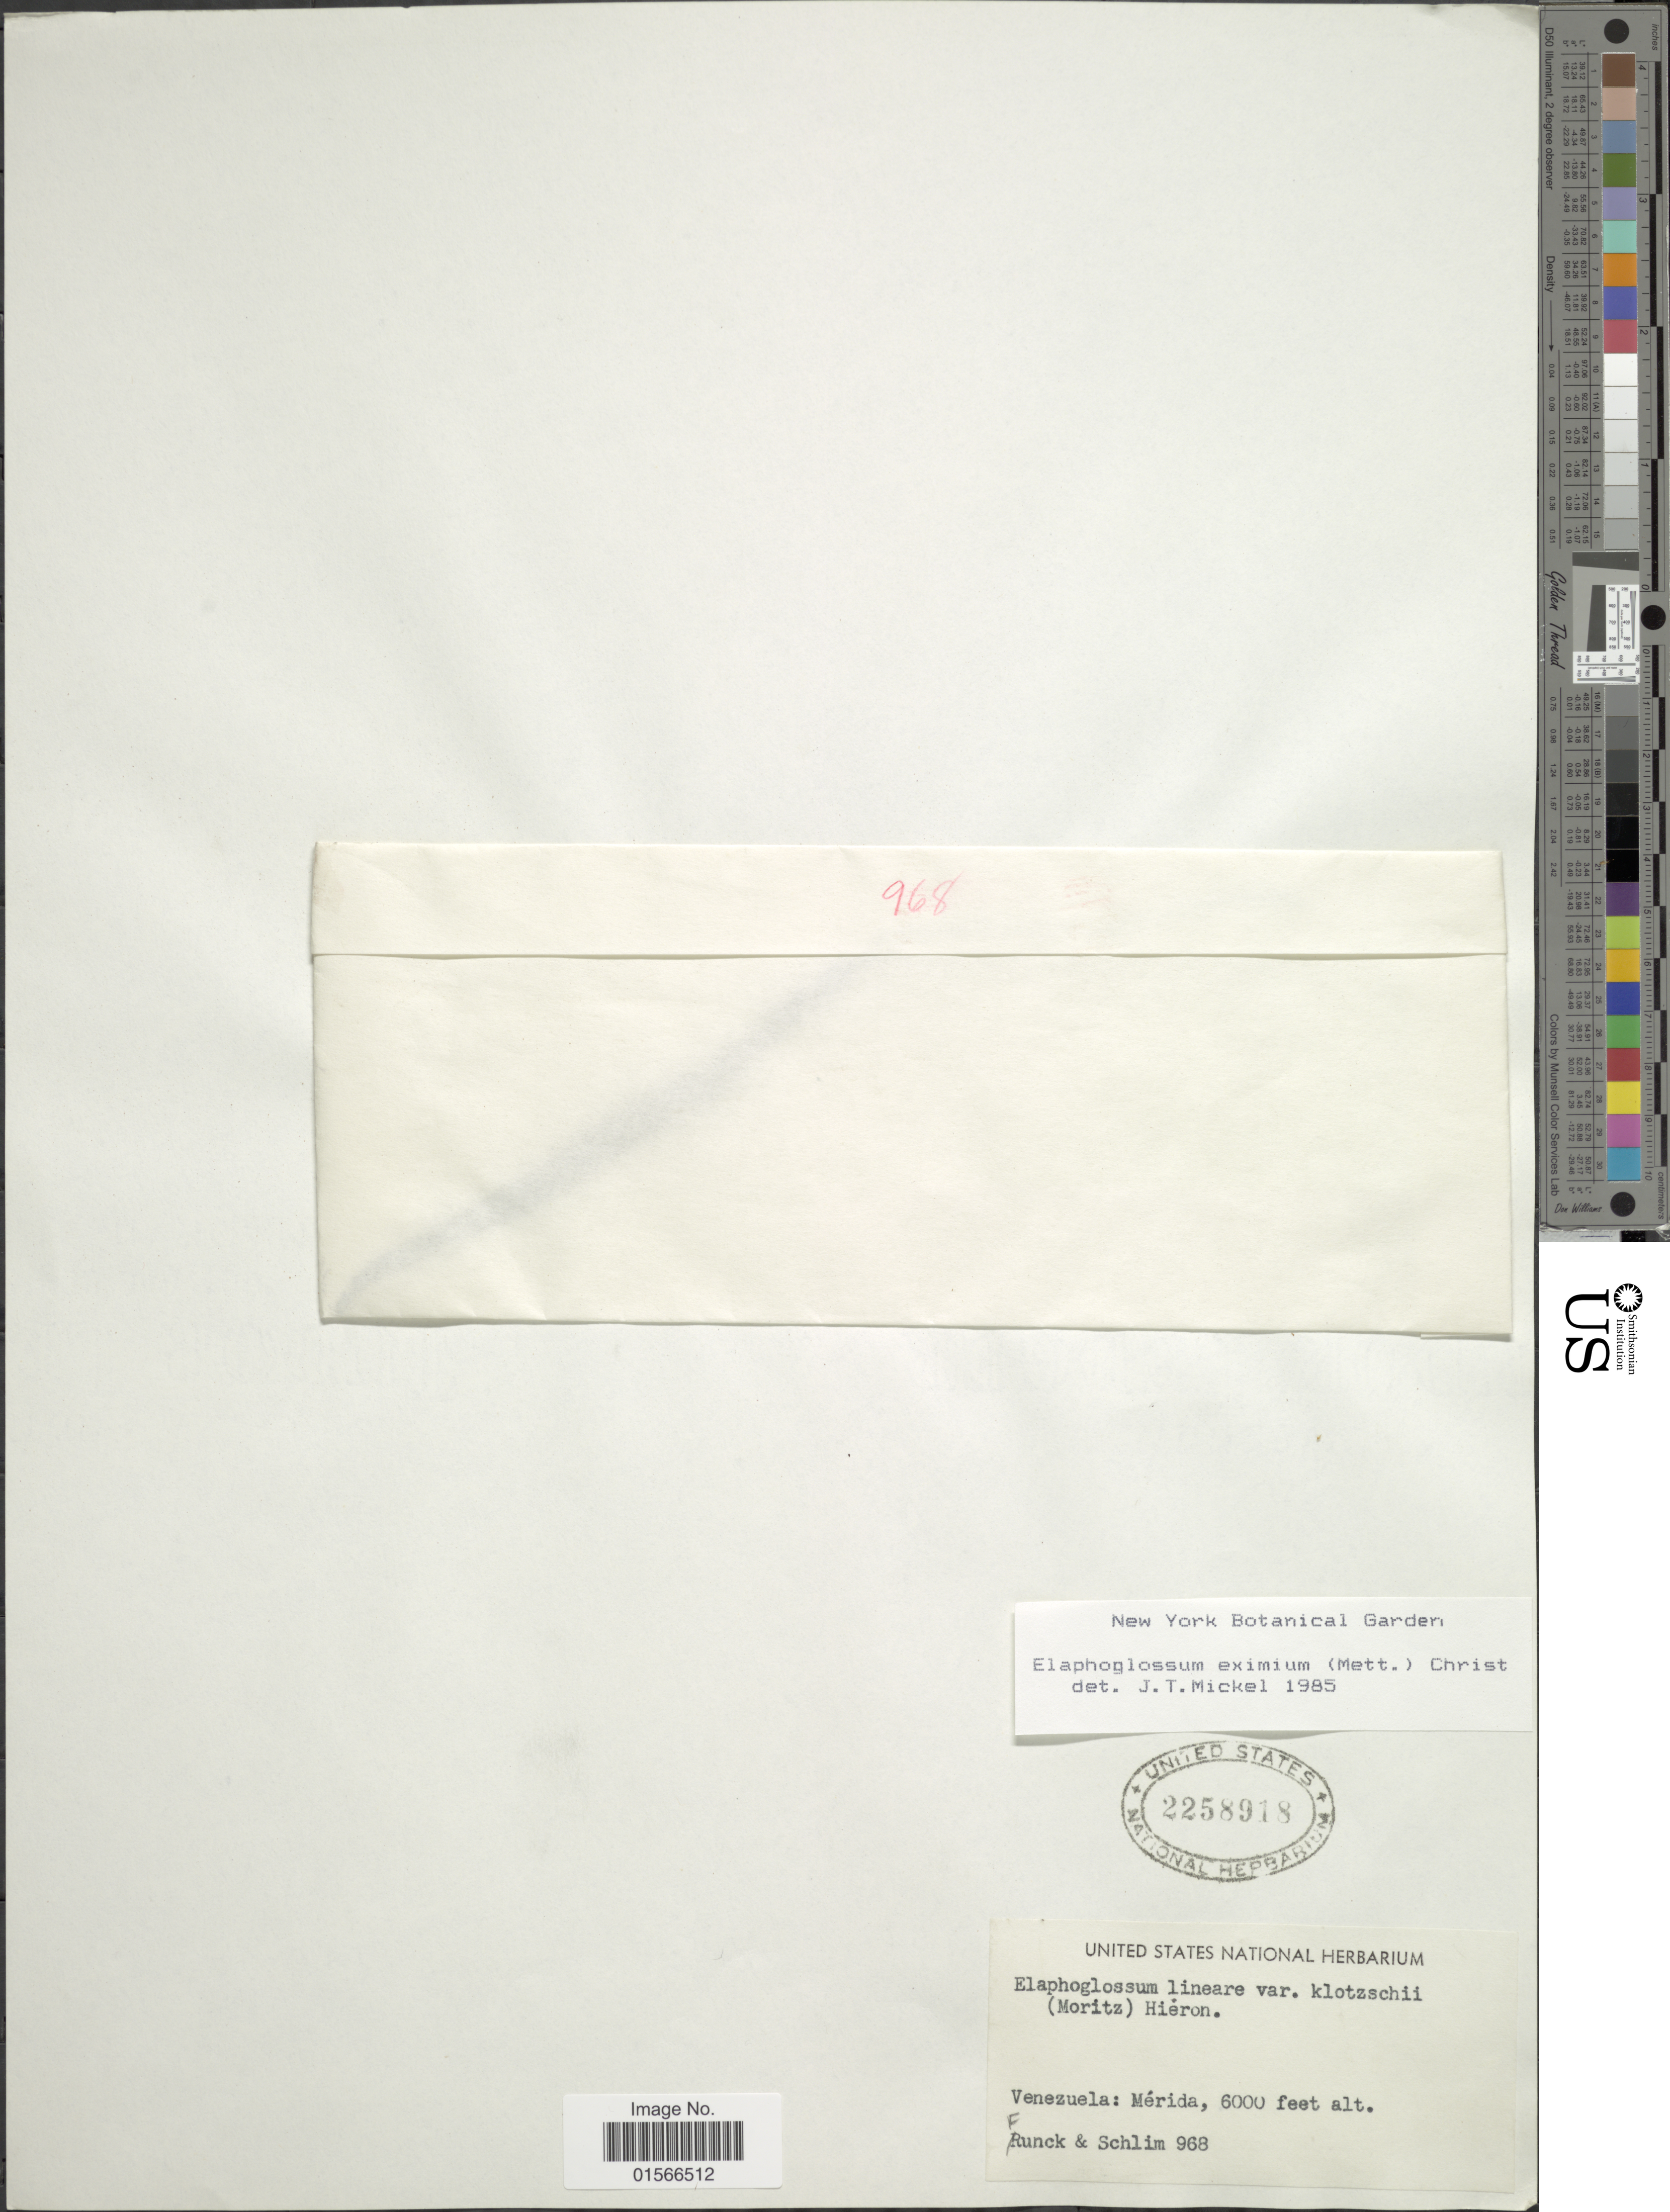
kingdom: Plantae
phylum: Tracheophyta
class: Polypodiopsida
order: Polypodiales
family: Dryopteridaceae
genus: Elaphoglossum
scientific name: Elaphoglossum eximium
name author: (Mett.) Christ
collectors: -. Funck & L. Schlim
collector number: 968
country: Venezuela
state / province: Mérida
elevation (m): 1829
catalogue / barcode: US 2258918